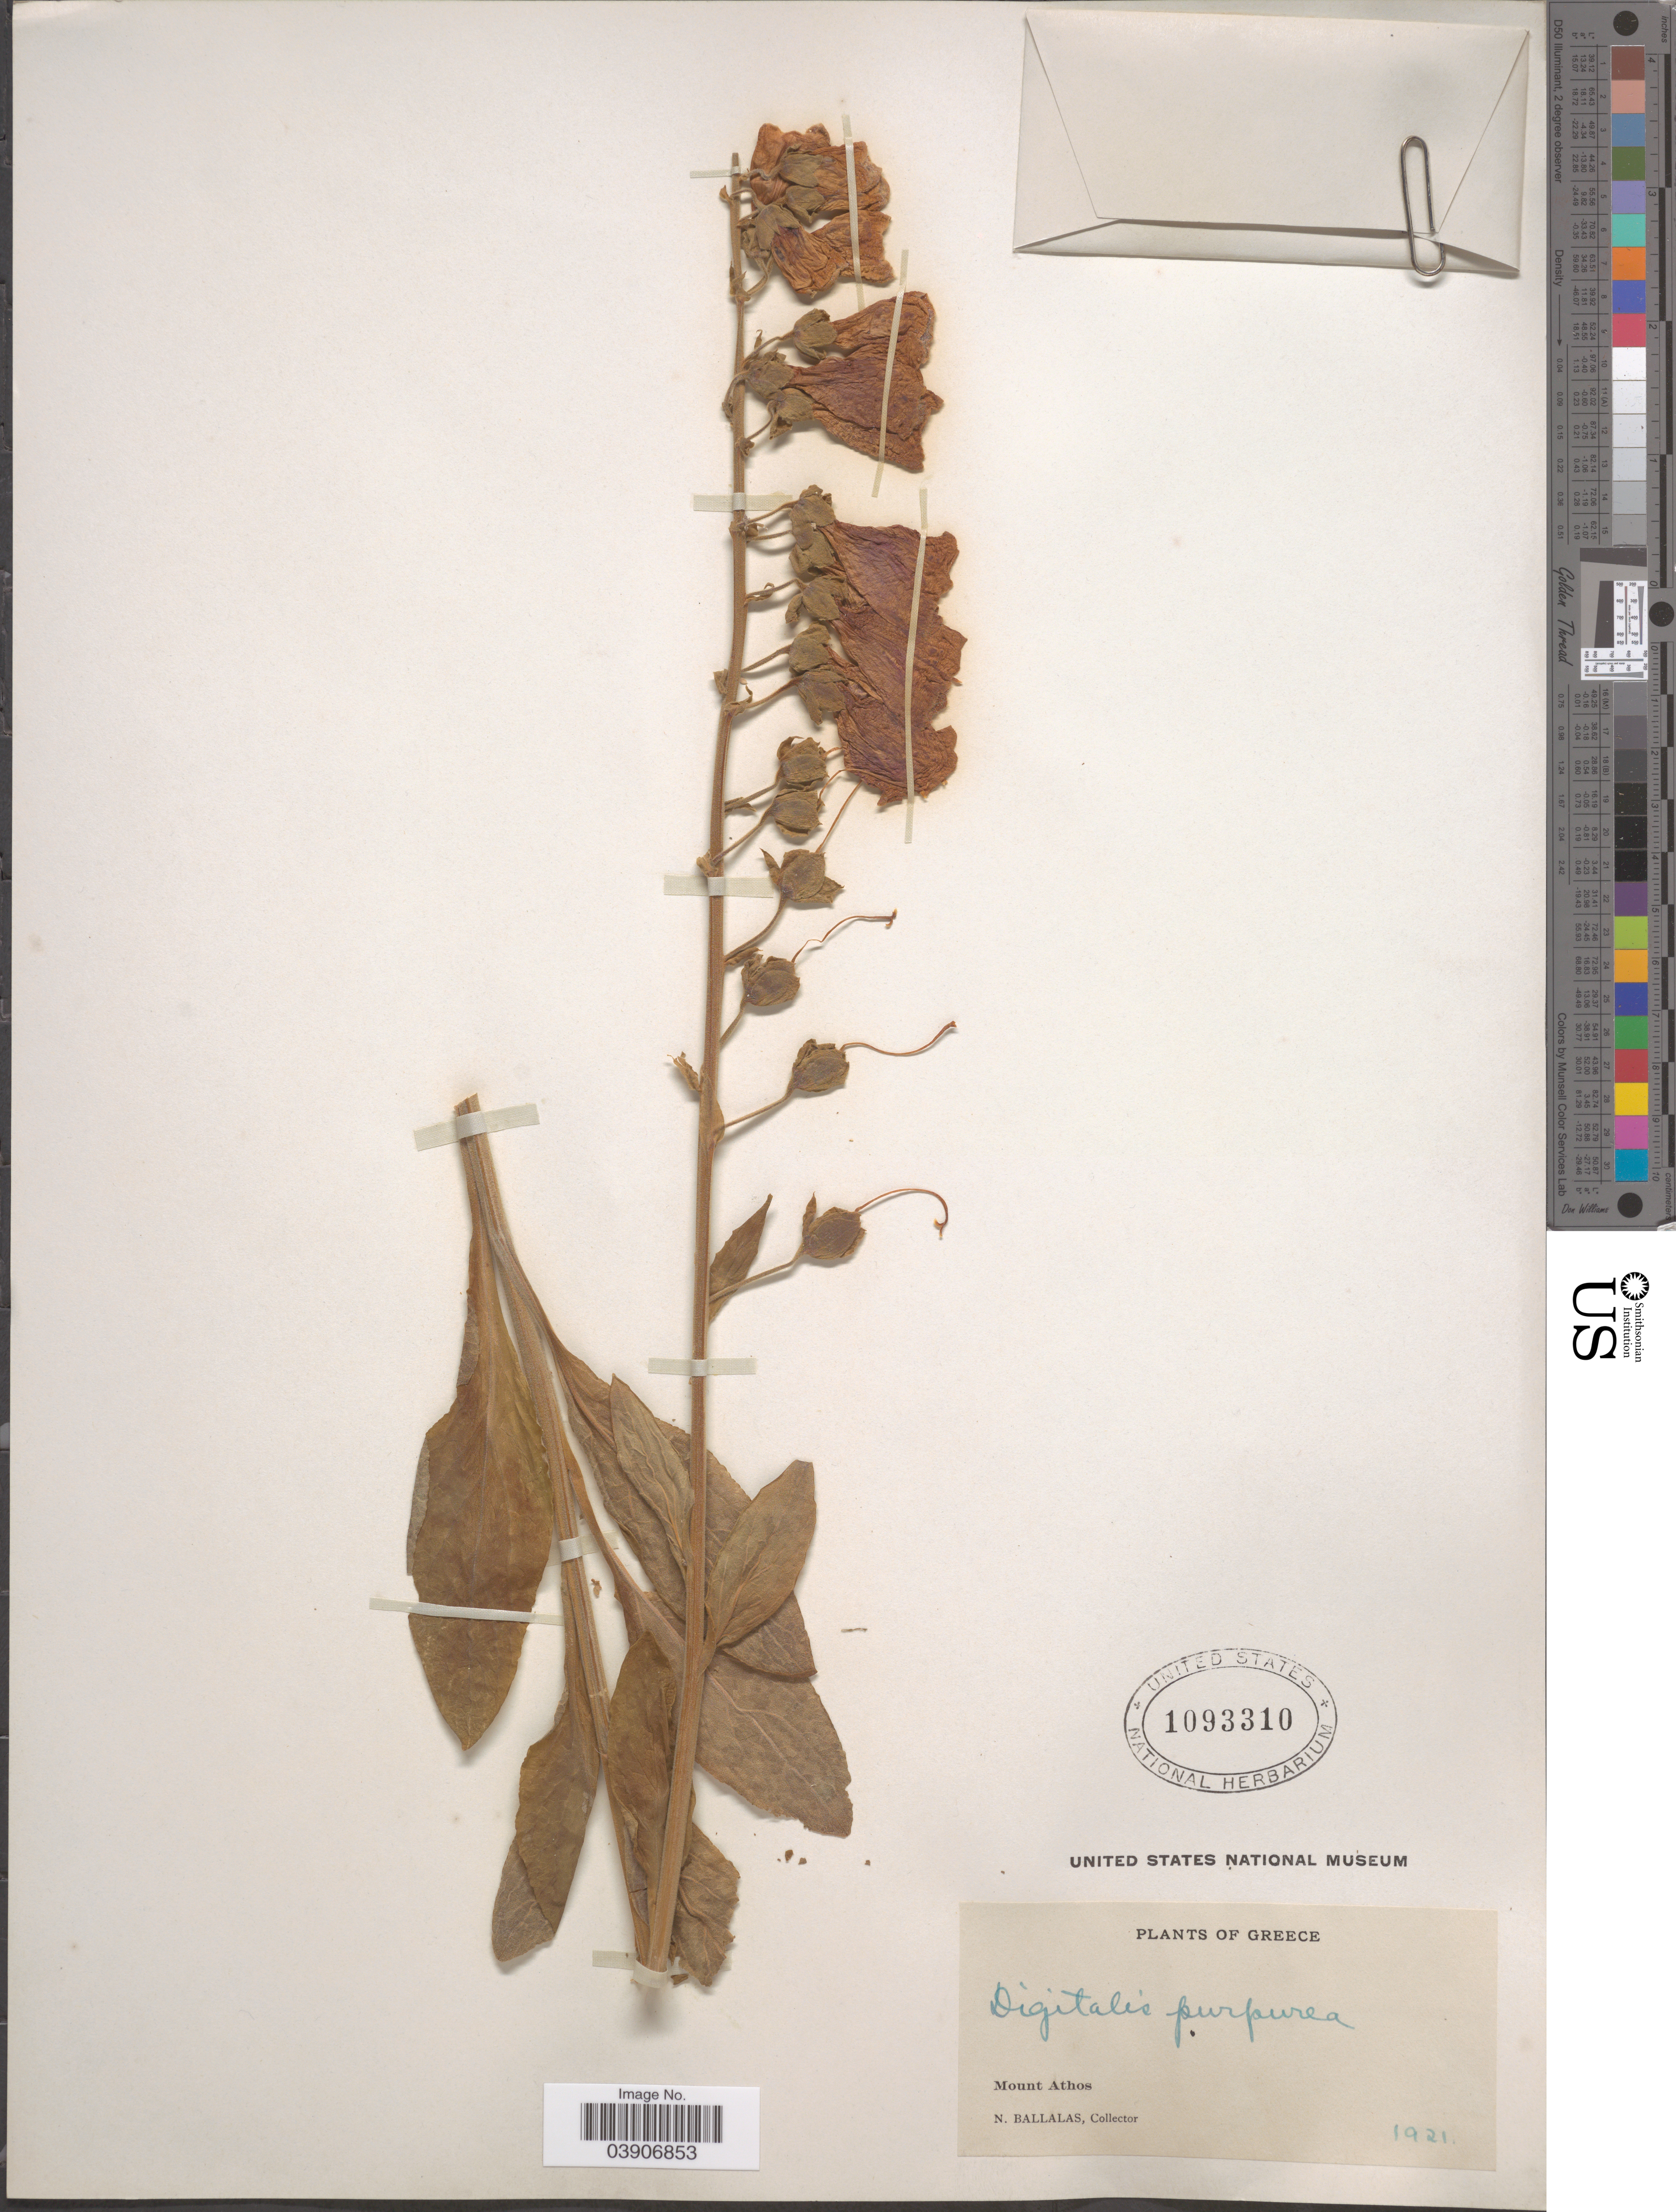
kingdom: Plantae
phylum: Tracheophyta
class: Magnoliopsida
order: Lamiales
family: Plantaginaceae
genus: Digitalis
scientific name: Digitalis purpurea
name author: L.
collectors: N. Ballalas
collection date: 1921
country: Greece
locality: Mount Athos.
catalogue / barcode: US 1093310